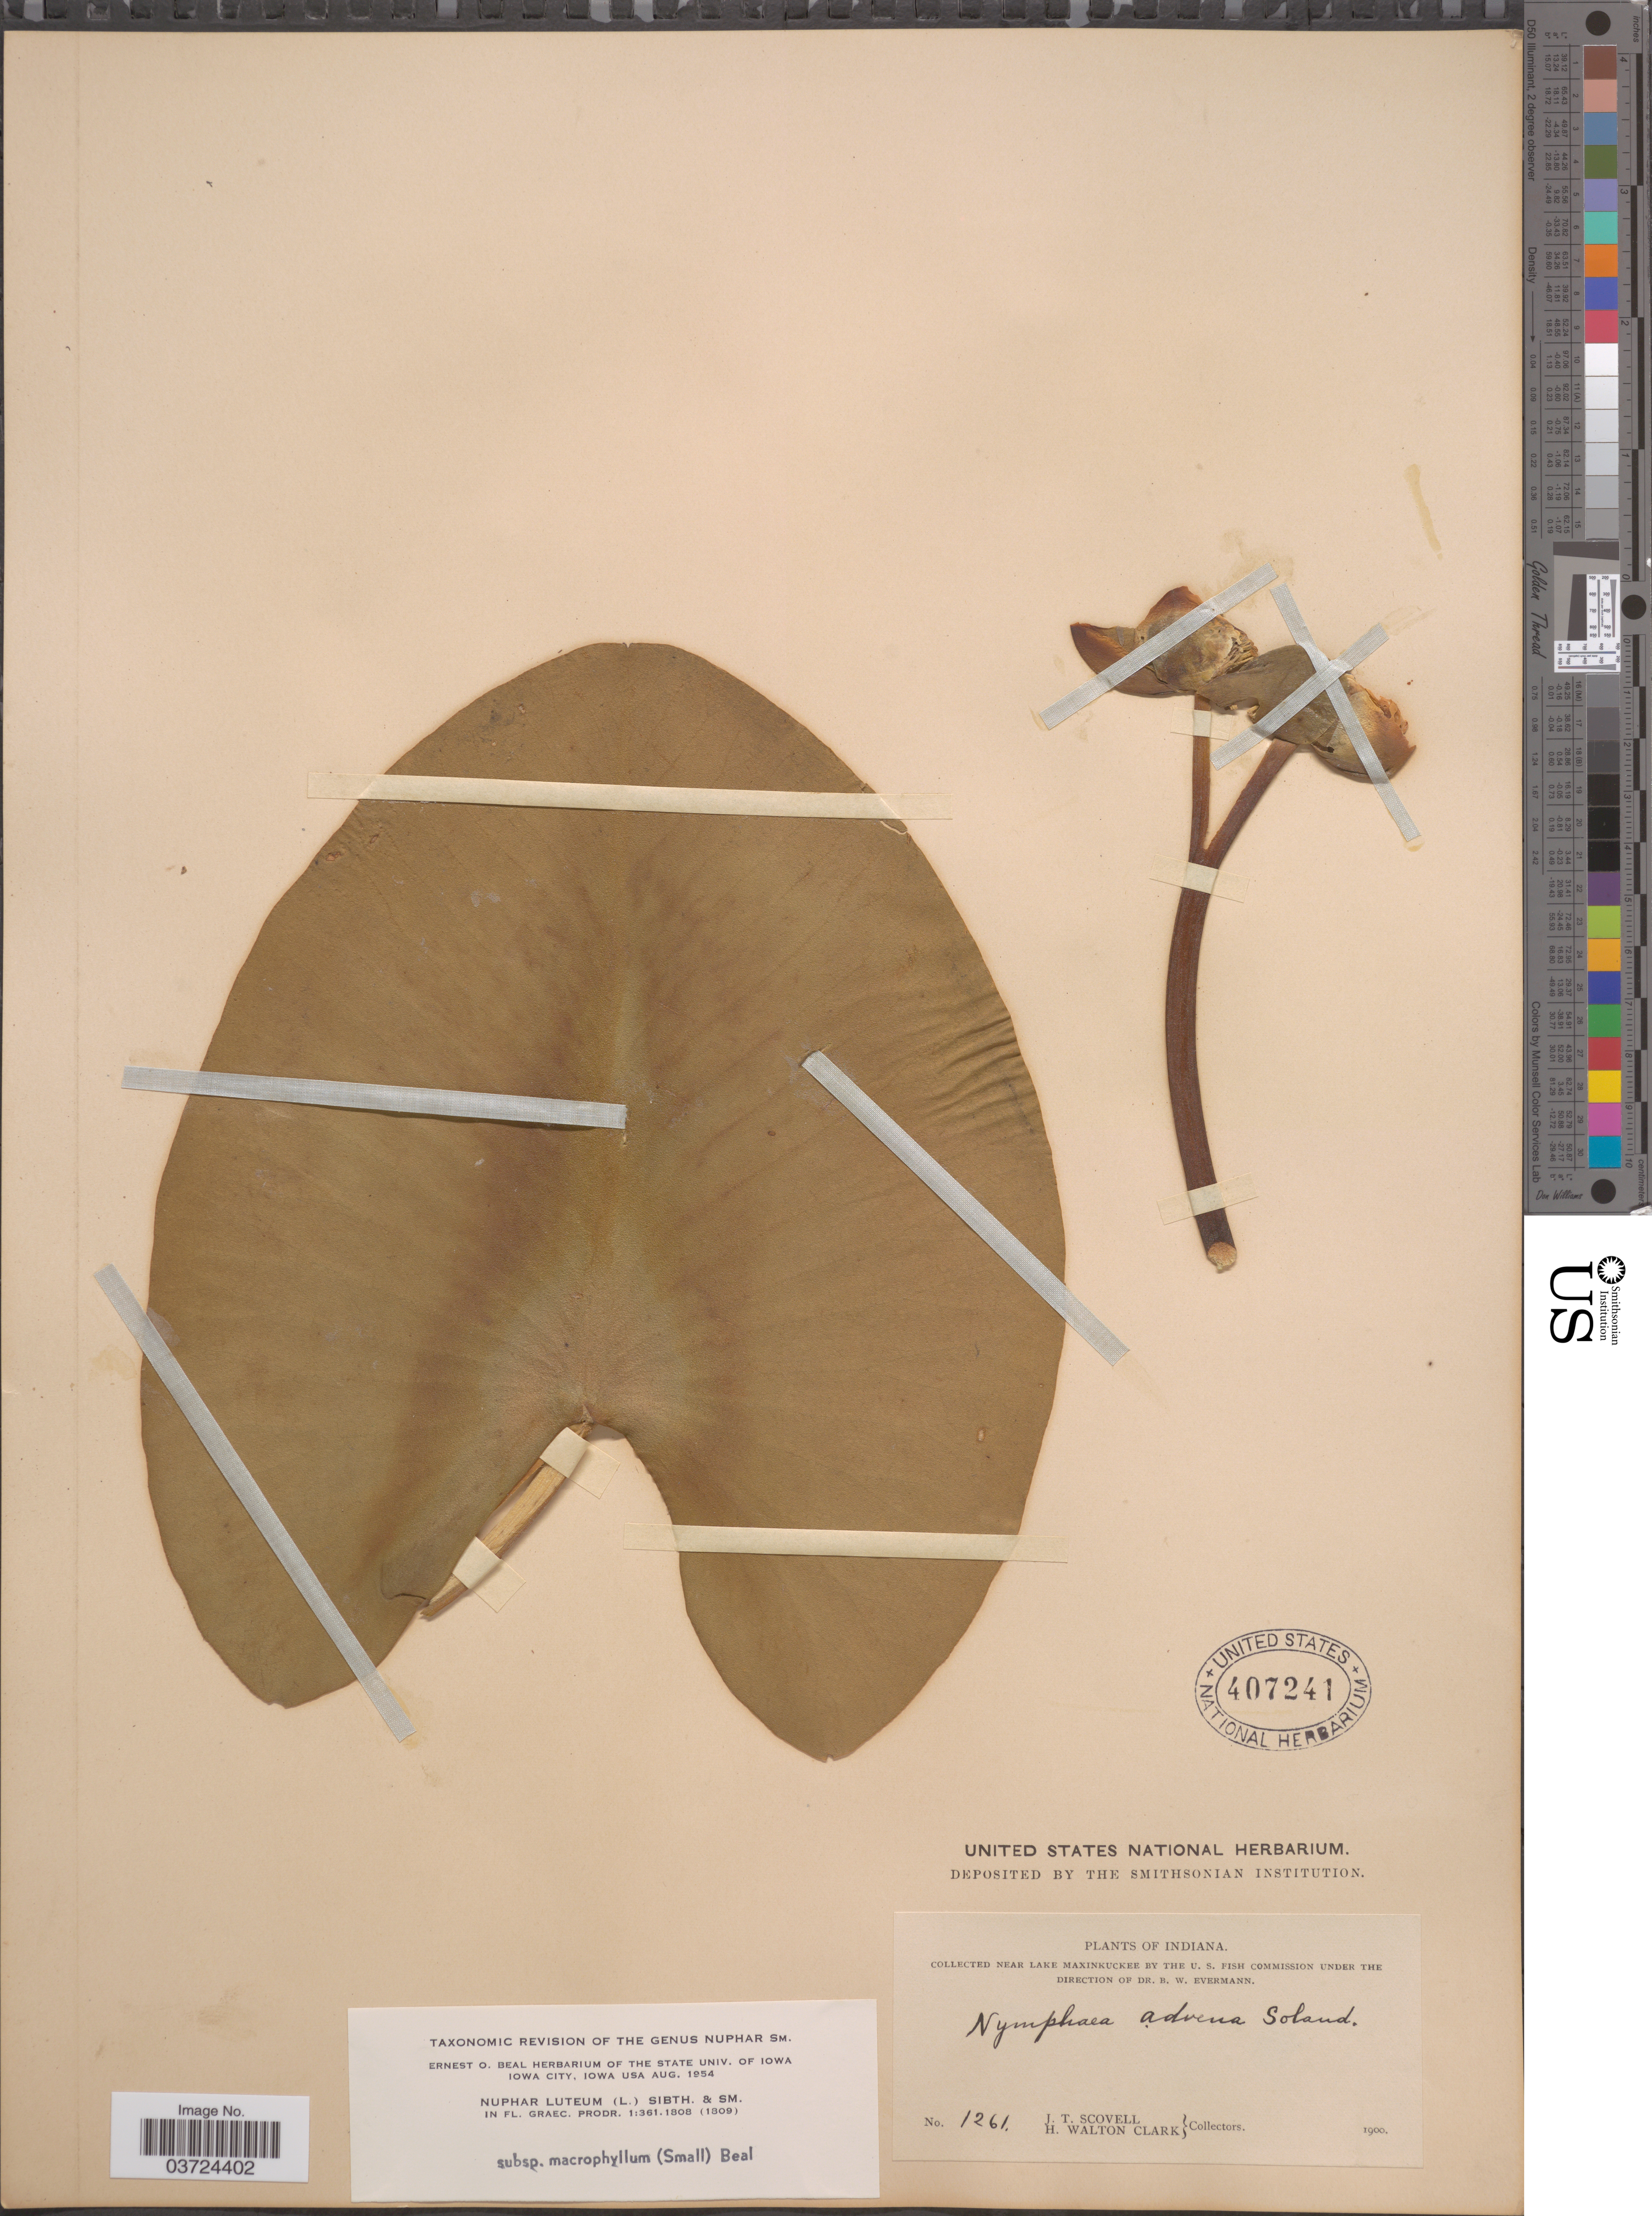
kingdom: Plantae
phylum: Tracheophyta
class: Magnoliopsida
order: Nymphaeales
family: Nymphaeaceae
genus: Nuphar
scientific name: Nuphar advena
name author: (Aiton) W.T. Aiton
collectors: J. T. Scovell & H. W. Clark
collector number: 1261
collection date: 1900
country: United States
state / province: Indiana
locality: Near Lake Maxinkuckee.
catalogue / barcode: US 407241